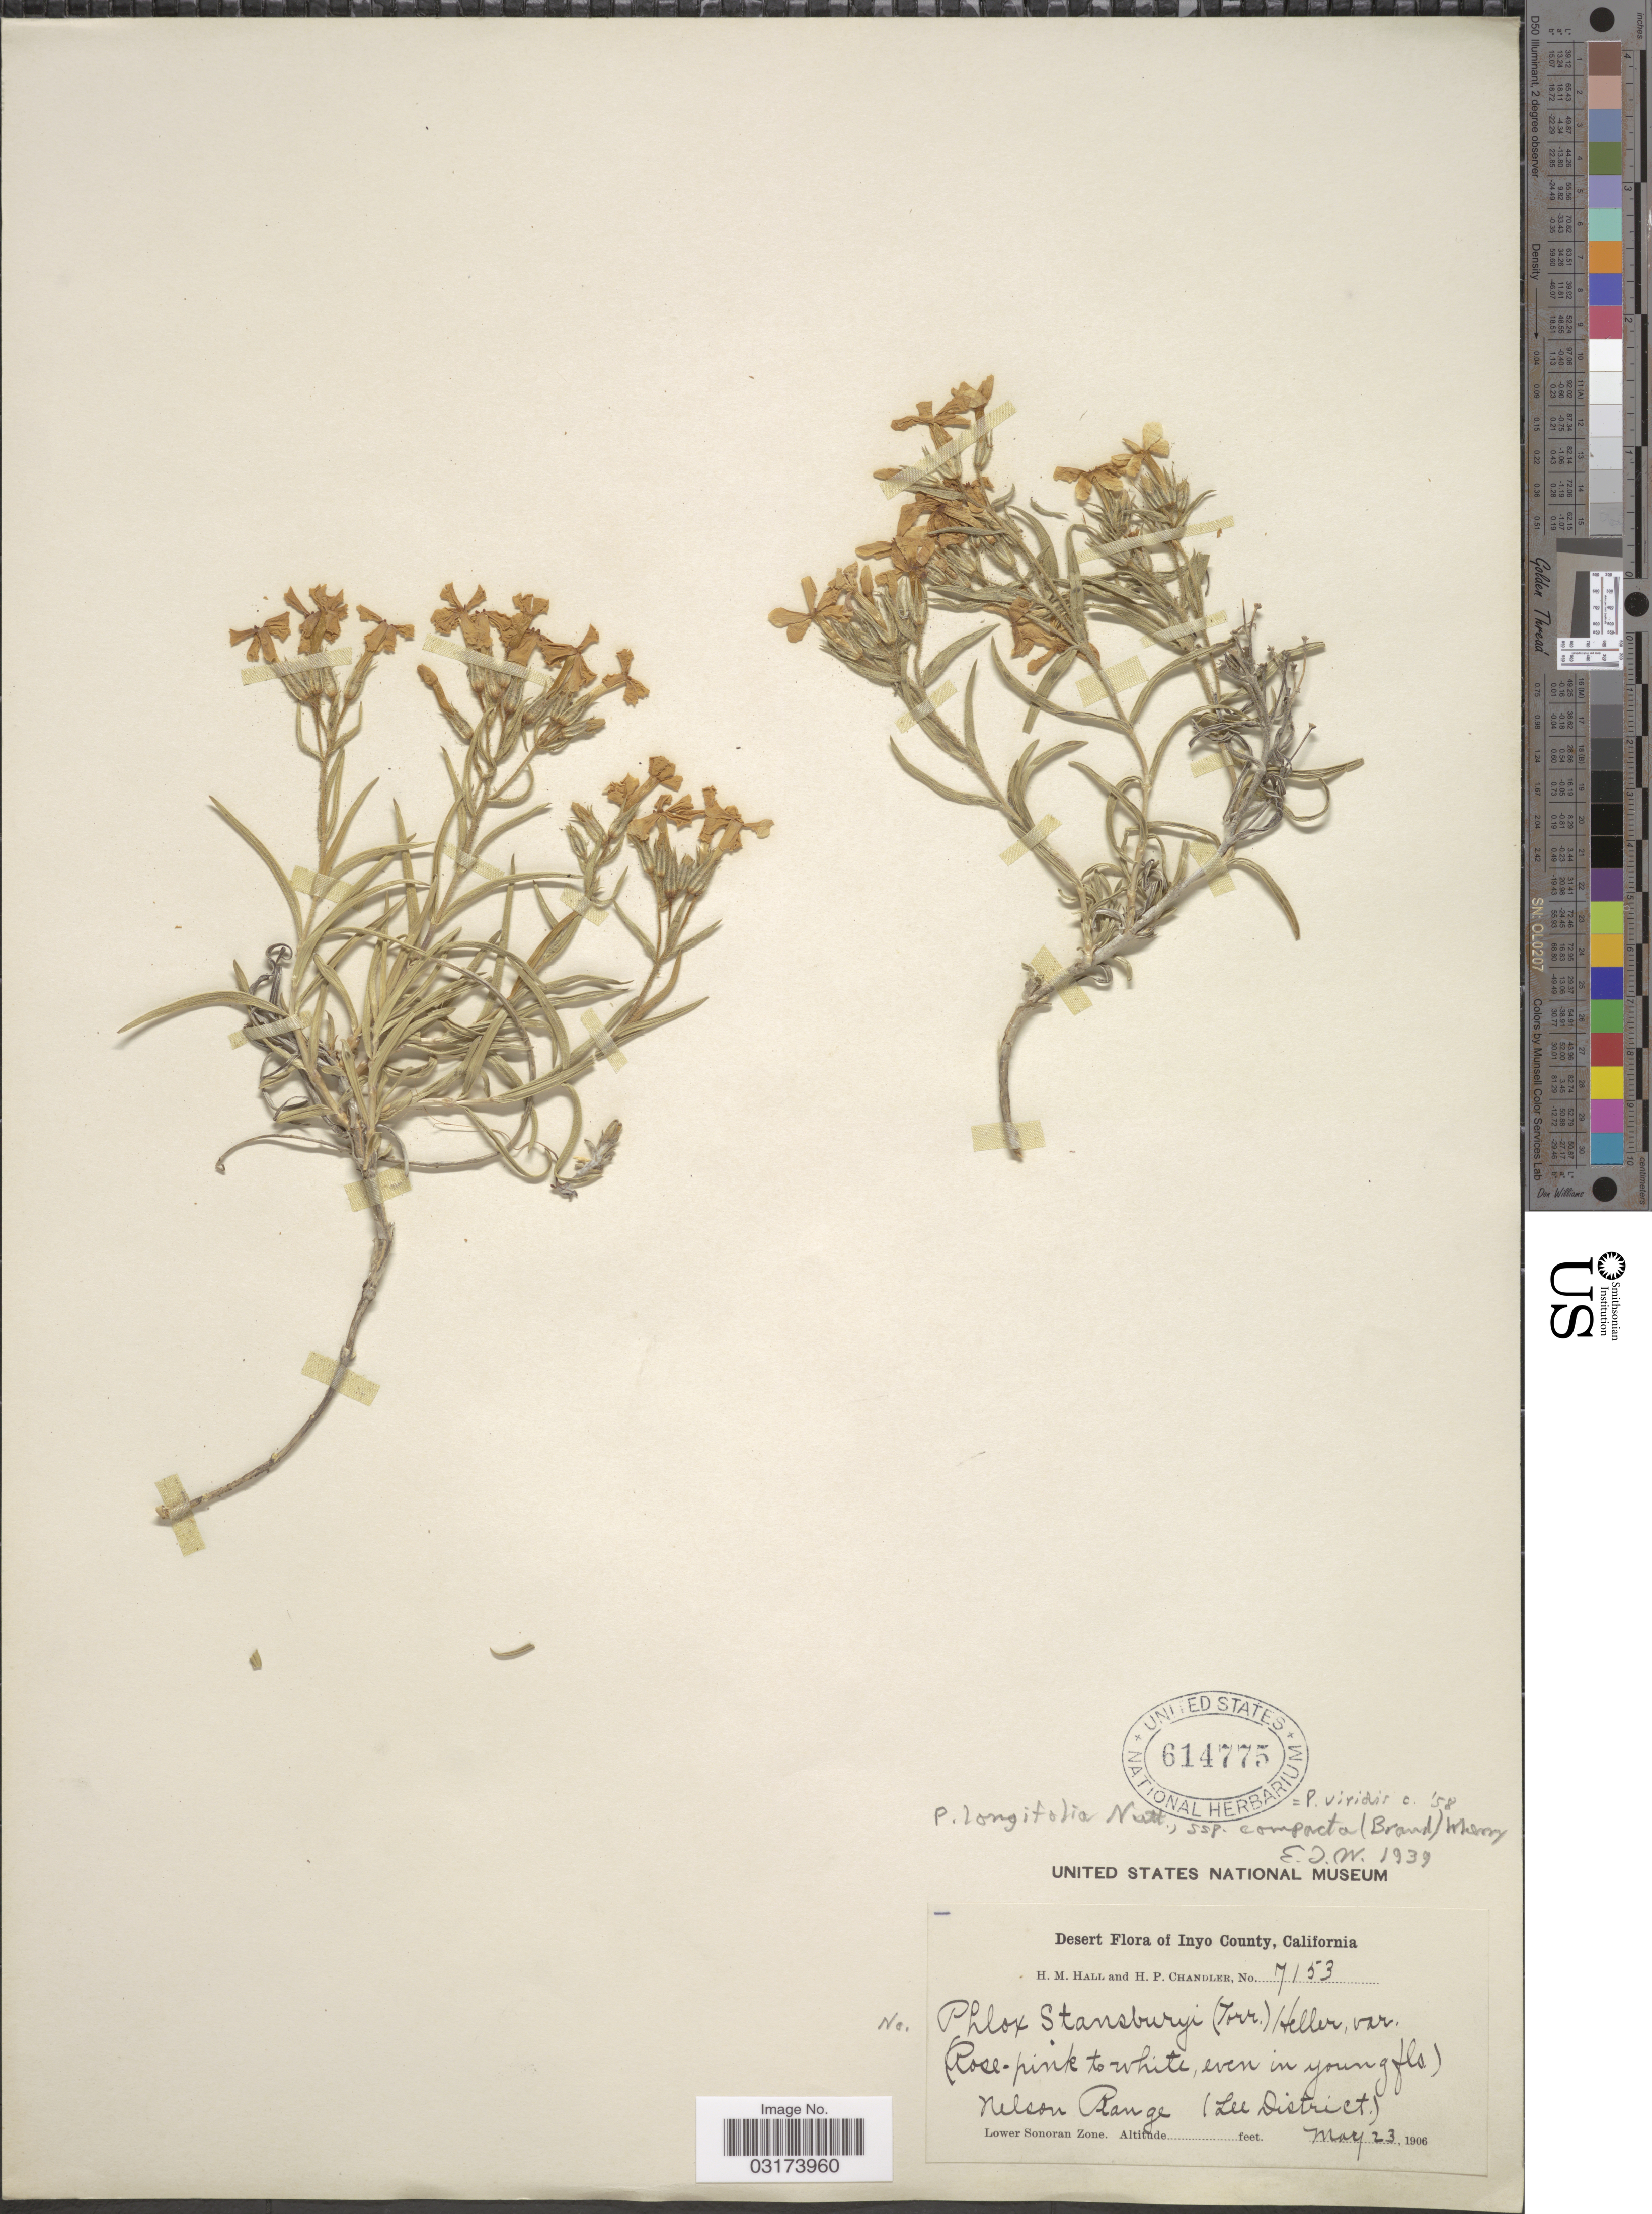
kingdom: Plantae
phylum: Tracheophyta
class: Magnoliopsida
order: Ericales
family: Polemoniaceae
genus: Phlox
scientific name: Phlox longifolia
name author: Nutt.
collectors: H. M. Hall & H. Chandler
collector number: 7153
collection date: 1906-05-23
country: United States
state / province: California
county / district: Inyo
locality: Desert of Inyo County, Nelson Range (Lee District.), Lower Sonoran Zone.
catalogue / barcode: US 614775